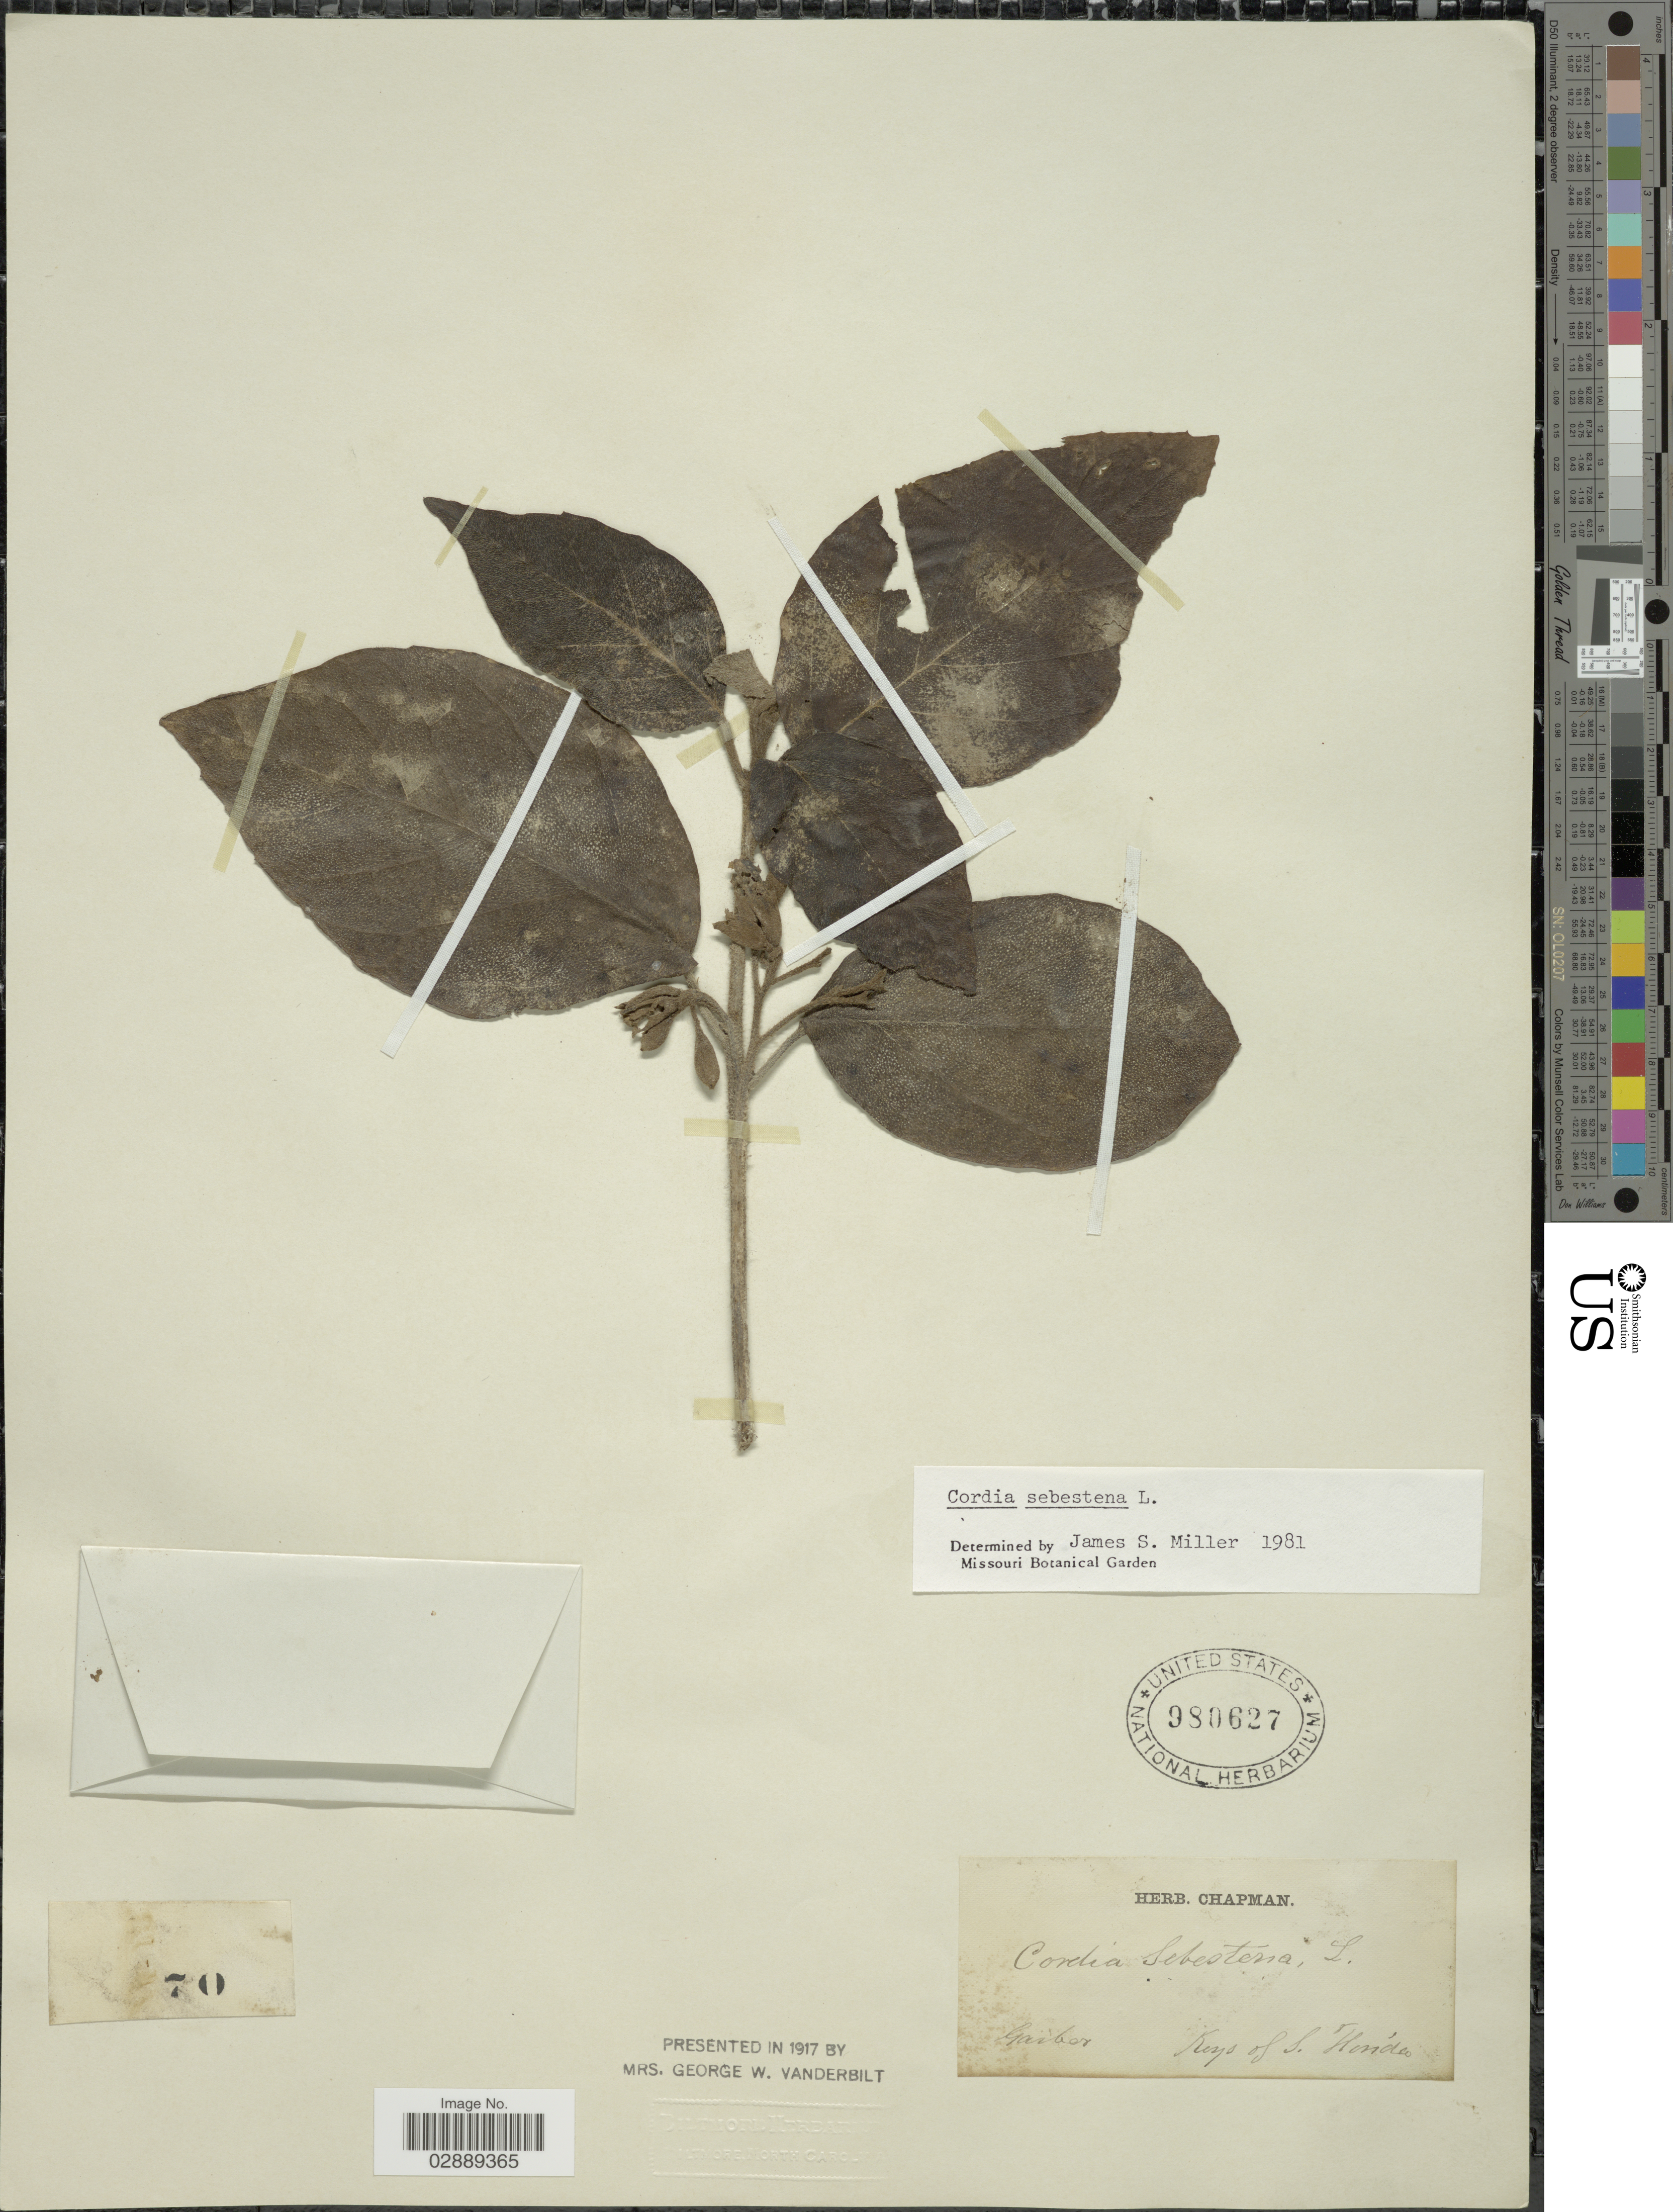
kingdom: Plantae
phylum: Tracheophyta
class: Magnoliopsida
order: Boraginales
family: Cordiaceae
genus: Cordia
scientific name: Cordia sebestena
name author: L.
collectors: -- Garber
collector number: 70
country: United States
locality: Keys of S. Honda.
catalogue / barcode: US 980627